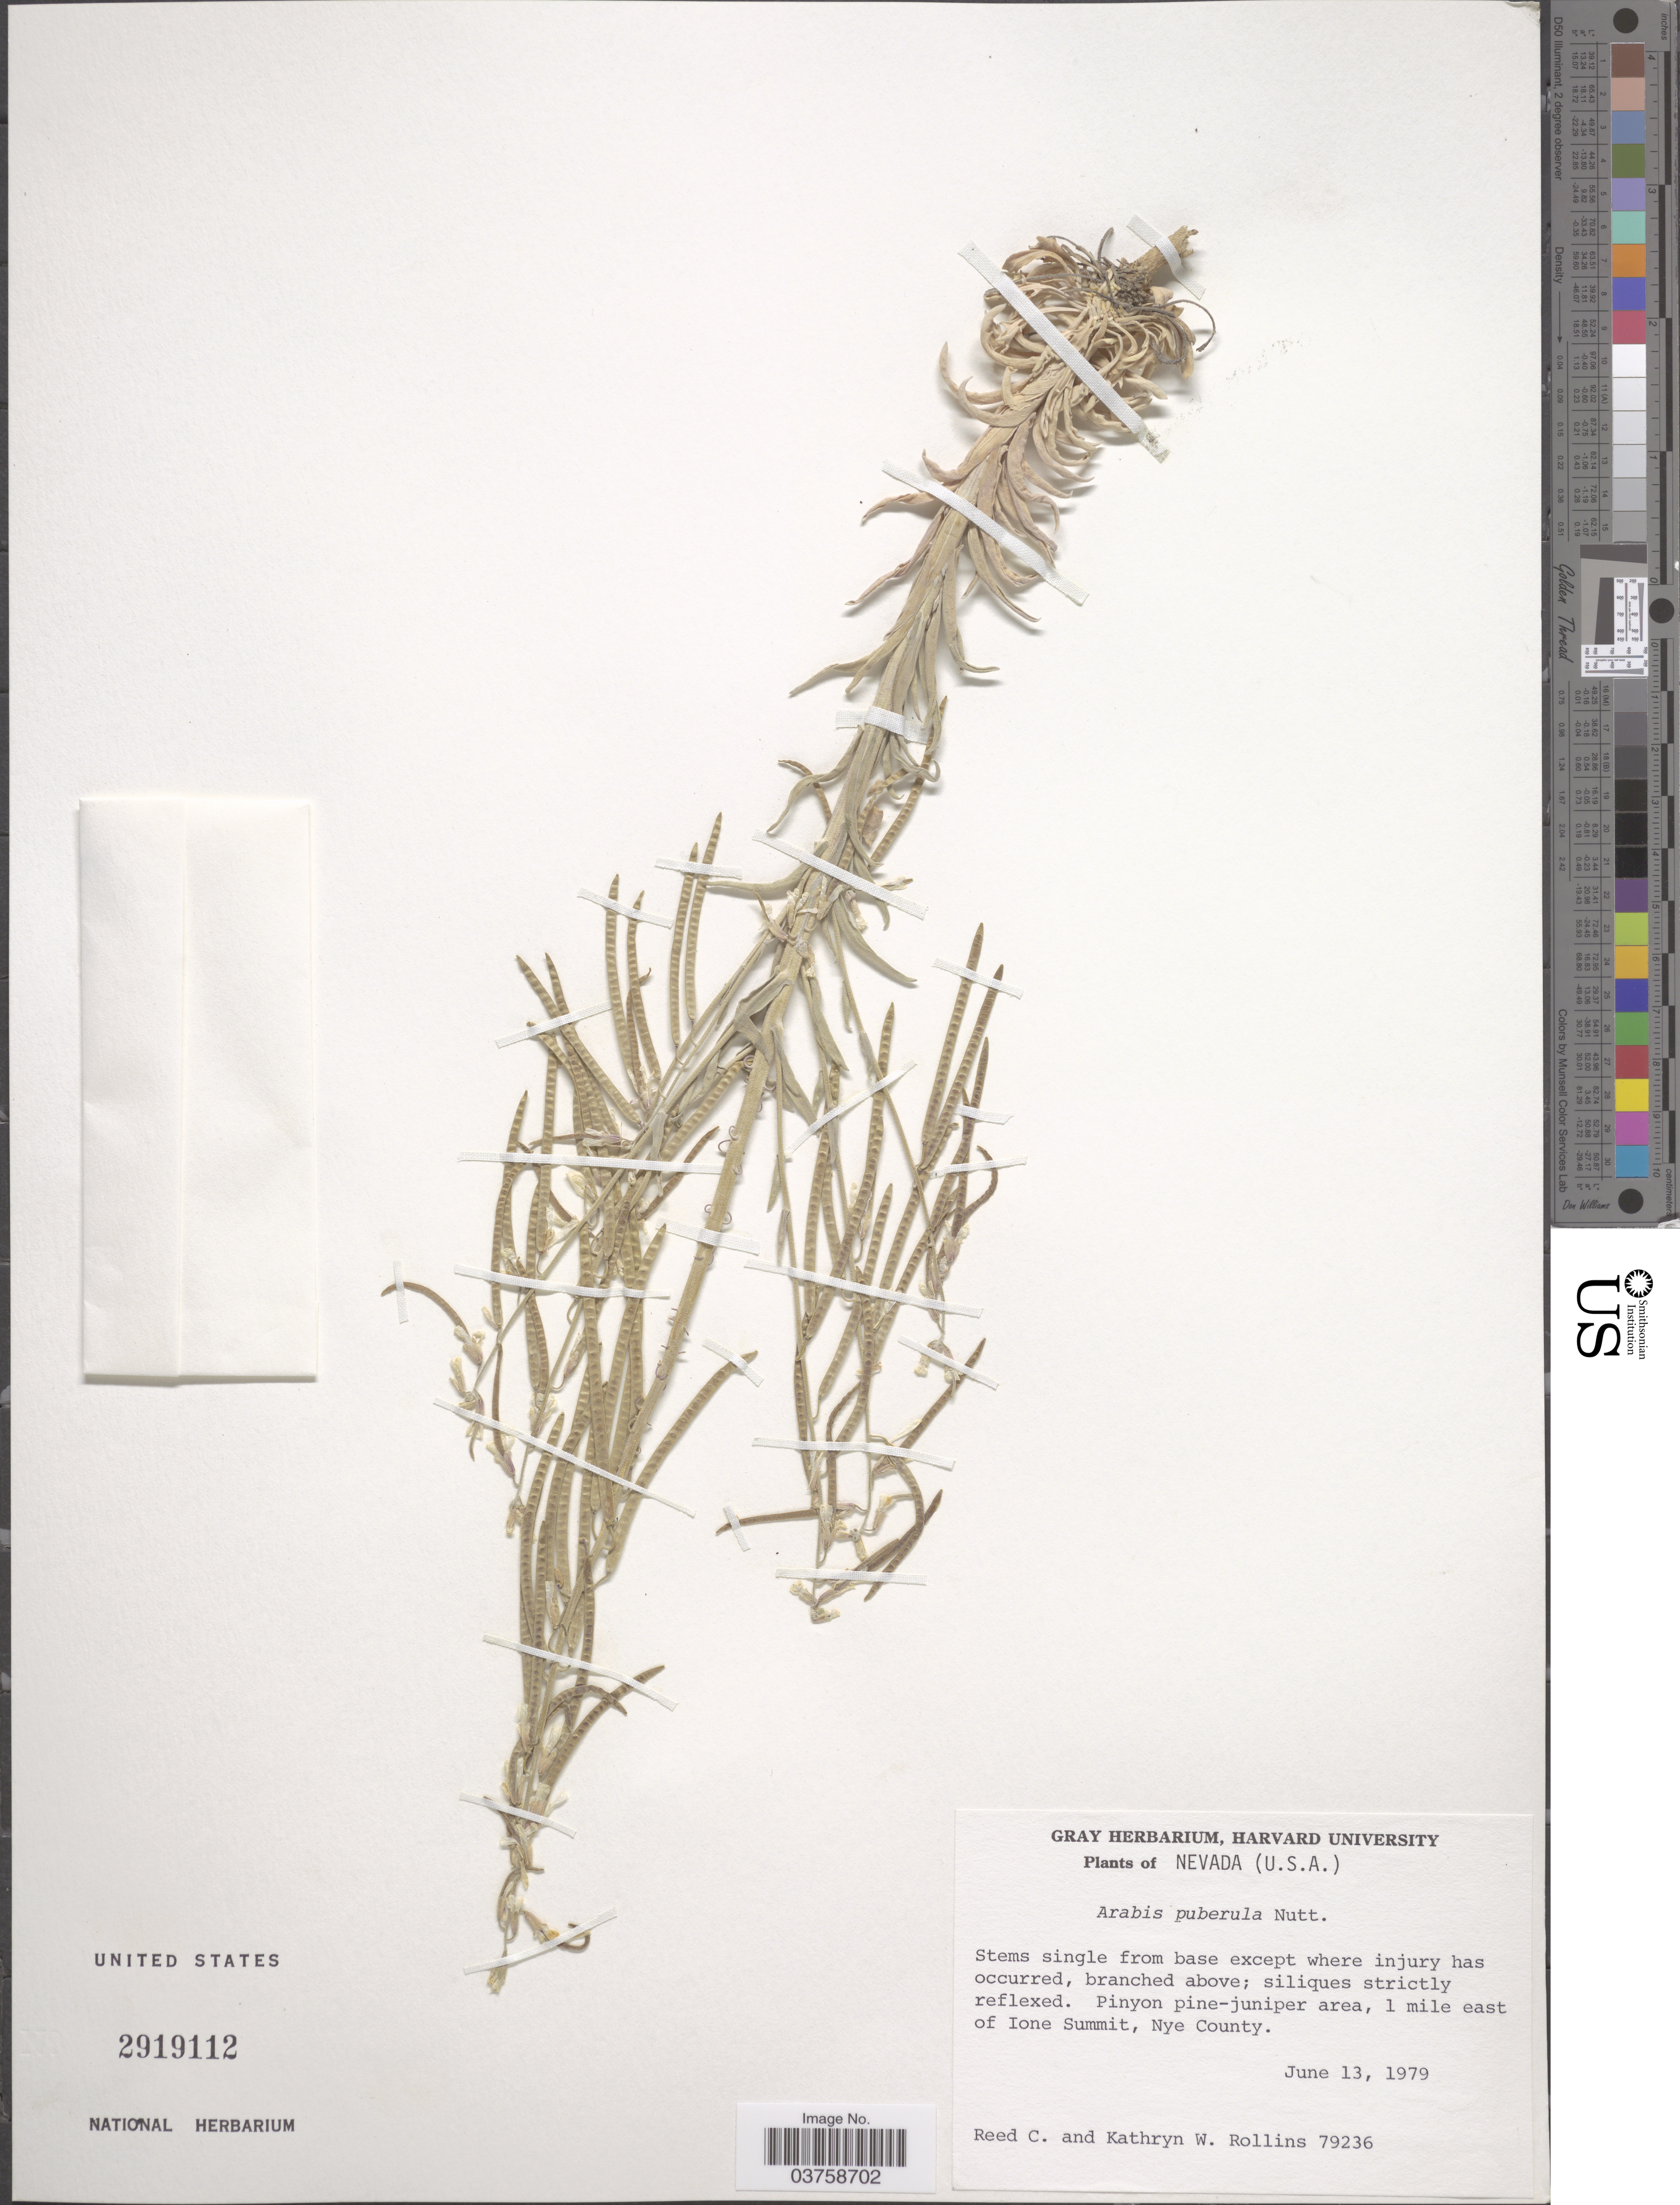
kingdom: Plantae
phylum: Tracheophyta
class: Magnoliopsida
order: Brassicales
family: Brassicaceae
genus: Arabis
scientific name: Arabis puberula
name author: Nutt.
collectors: R. C. Rollins & K. W. Rollins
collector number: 79236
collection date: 1979-06-13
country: United States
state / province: Nevada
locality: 1 mile east of Ione Summit, Nye County.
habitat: pinyon-pine-juniper area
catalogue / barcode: US 2919112